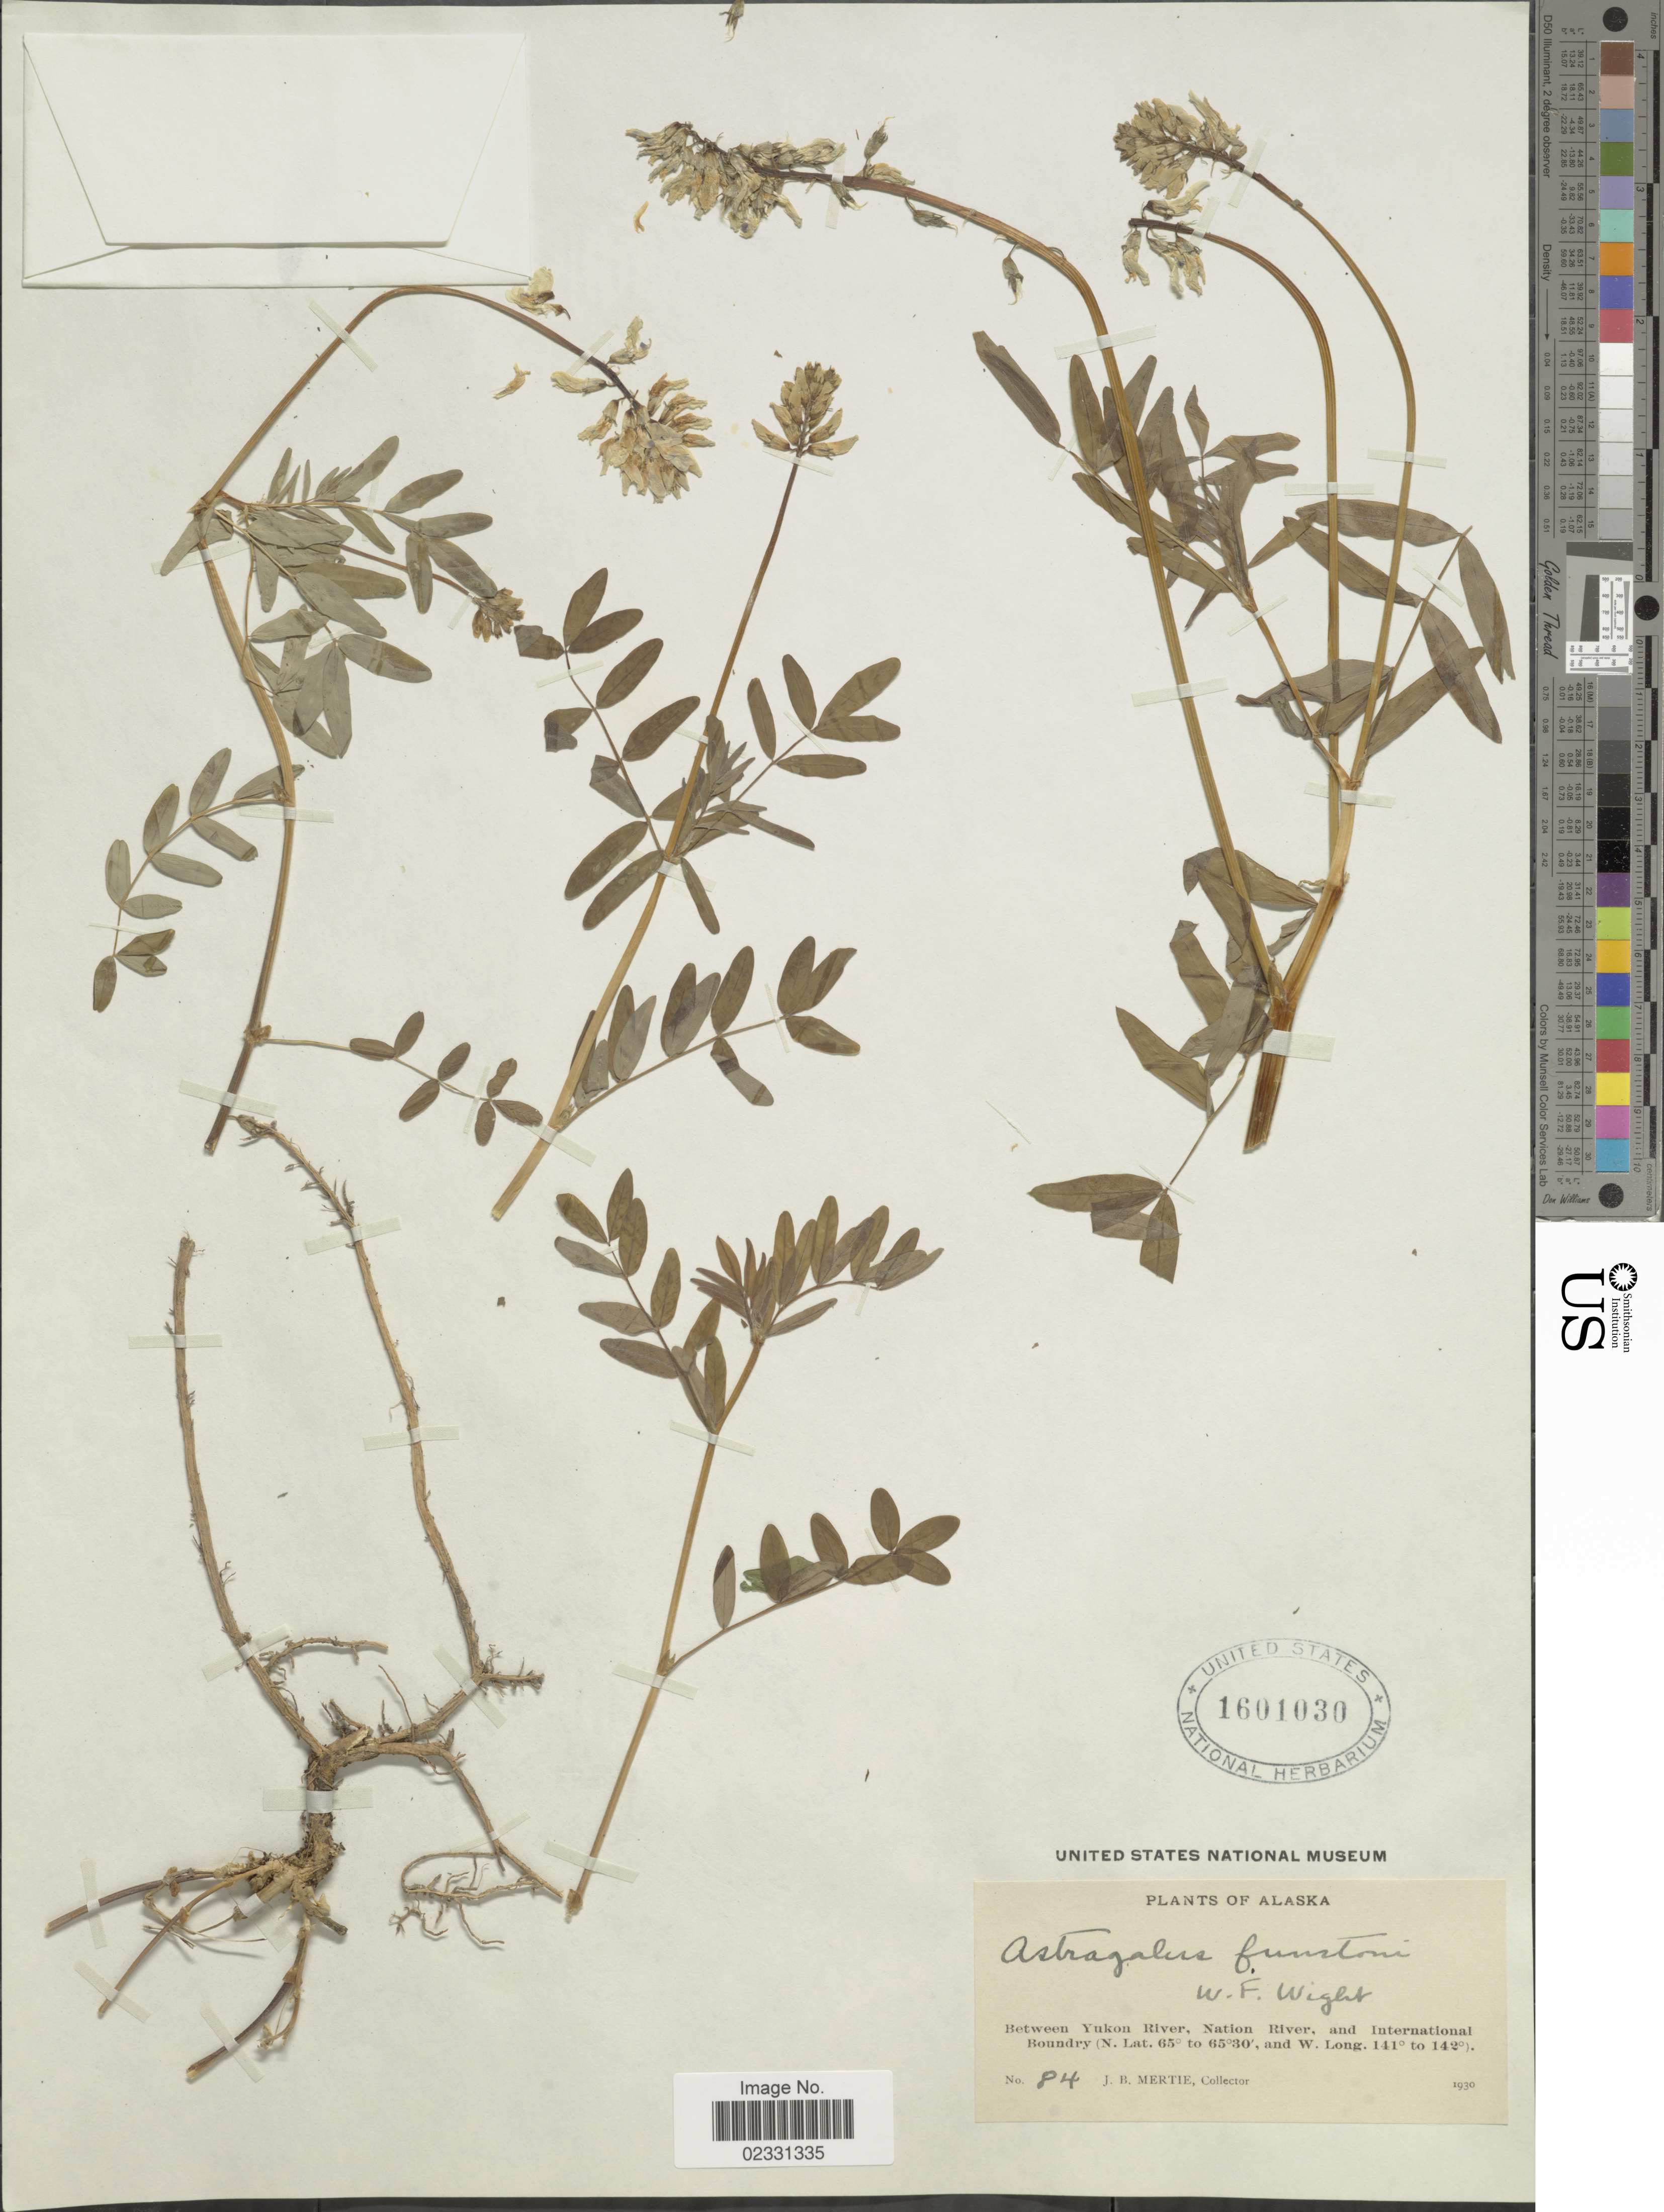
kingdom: Plantae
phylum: Tracheophyta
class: Magnoliopsida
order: Fabales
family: Fabaceae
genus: Astragalus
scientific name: Astragalus funstoni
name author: W. Wight ex Mertie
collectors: J. Mertie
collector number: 84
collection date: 1930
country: United States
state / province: Alaska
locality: Between Yukon River, Nation River, and international Boundary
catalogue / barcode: US 1601030